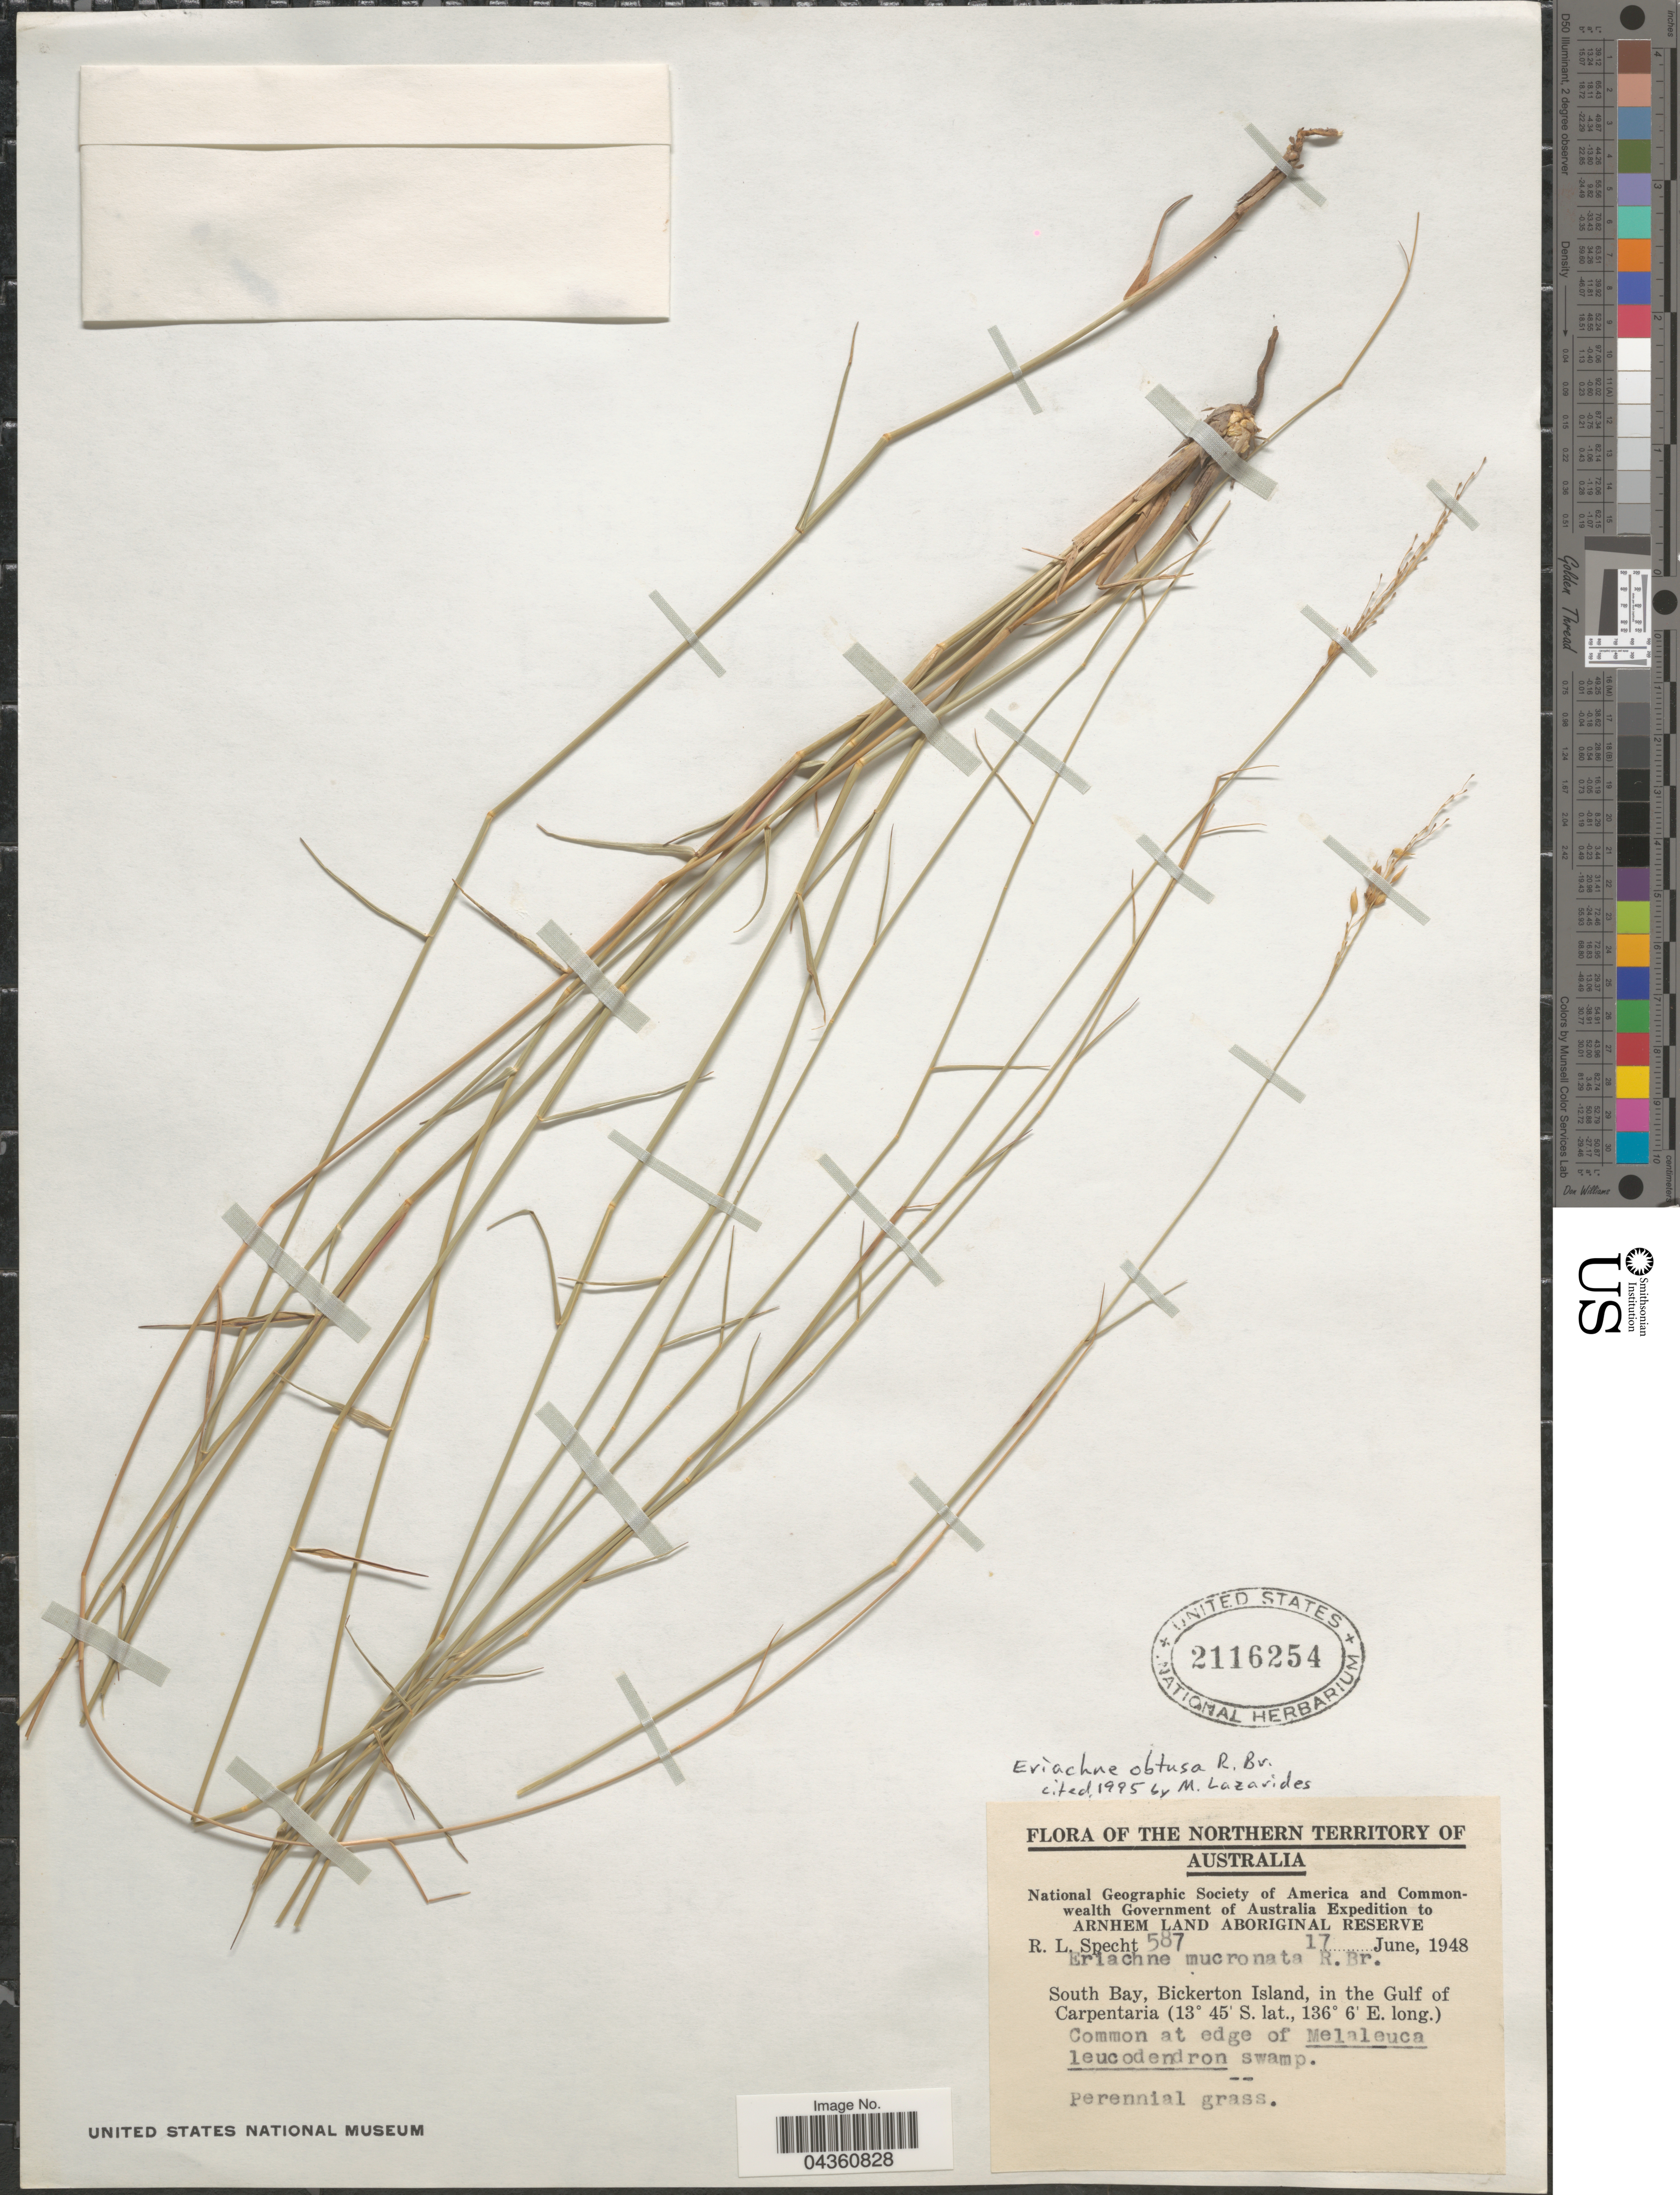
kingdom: Plantae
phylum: Tracheophyta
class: Liliopsida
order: Poales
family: Poaceae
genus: Eriachne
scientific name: Eriachne obtusa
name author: R. Br.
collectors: R. L. Specht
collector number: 587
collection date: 1948-06-17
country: Australia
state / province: Northern Territory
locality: National Geographic Society of America and Commonwealth Government of Australia Expedition to Arnhem Land Aboriginal Reserve. South Bay, Bickerton Island, in the Gulf of Carpentaria.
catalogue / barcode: US 2116254